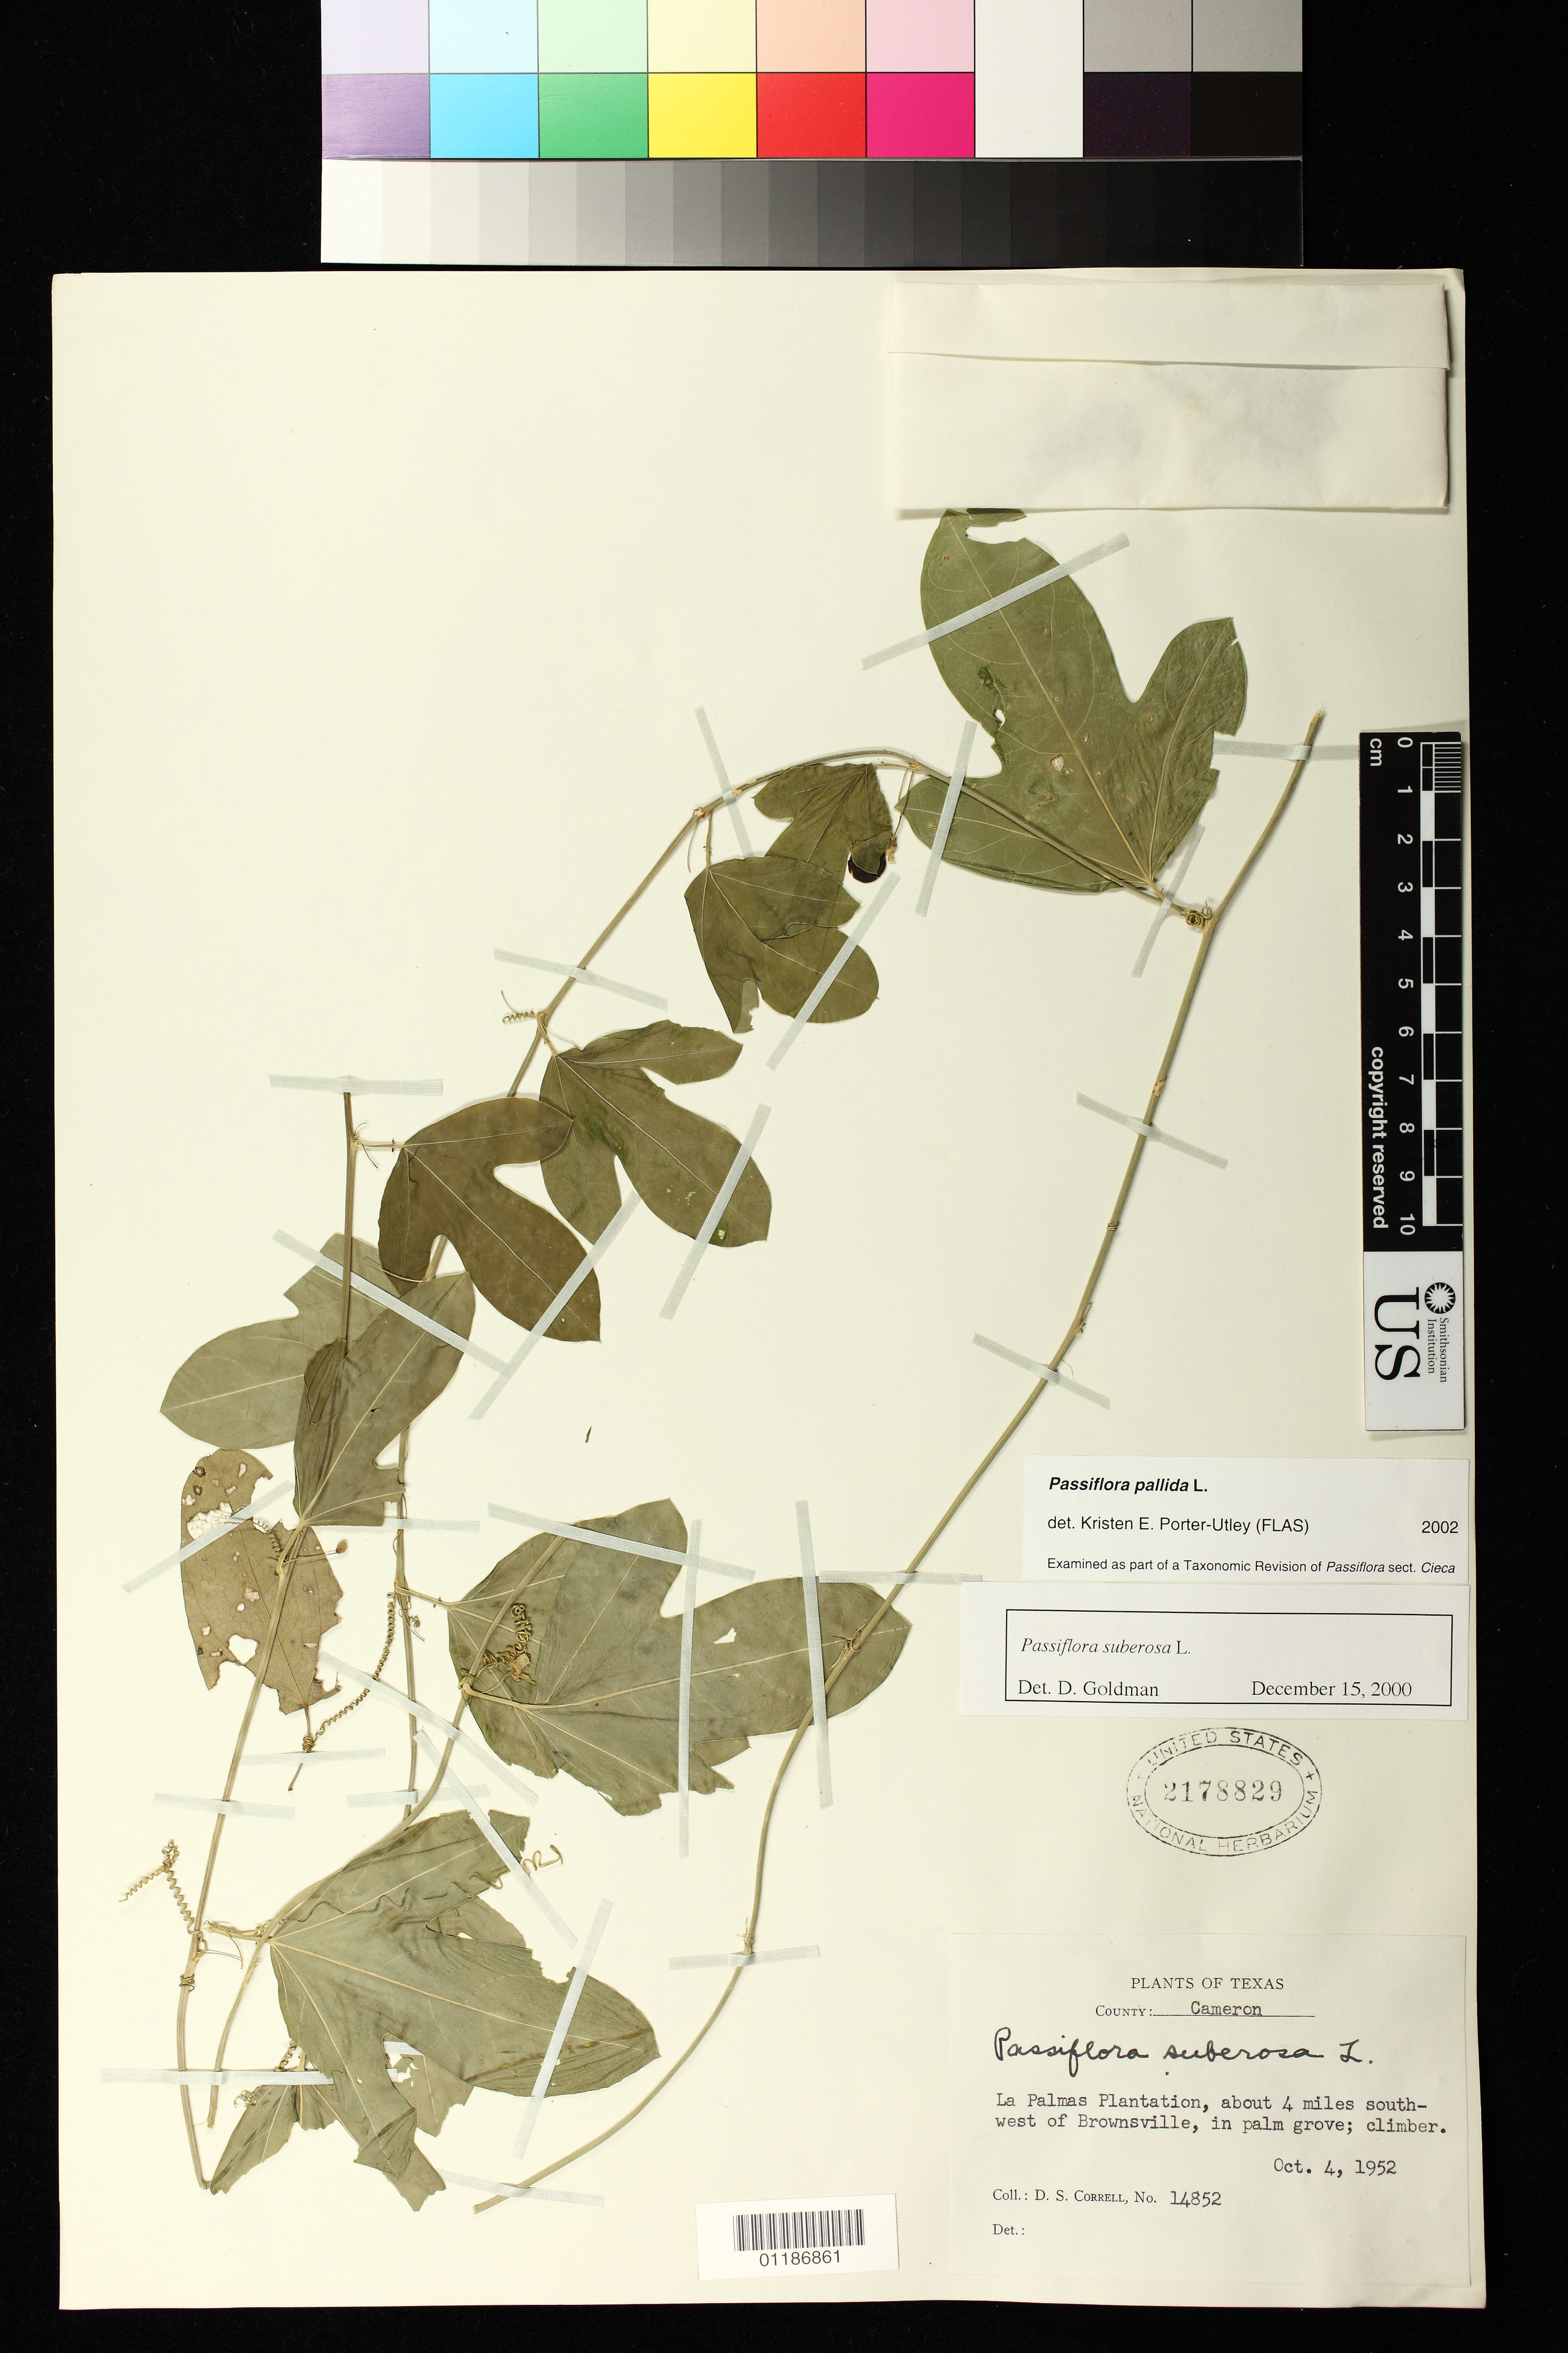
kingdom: Plantae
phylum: Tracheophyta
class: Magnoliopsida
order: Malpighiales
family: Passifloraceae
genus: Passiflora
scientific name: Passiflora pallida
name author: L.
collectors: D. S. Correll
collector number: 14852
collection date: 1952-10-04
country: United States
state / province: Texas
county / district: Cameron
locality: La Palmas Plantation, about 4 miles SW of Brownsville, in palm grove: climber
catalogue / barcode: US 2178829